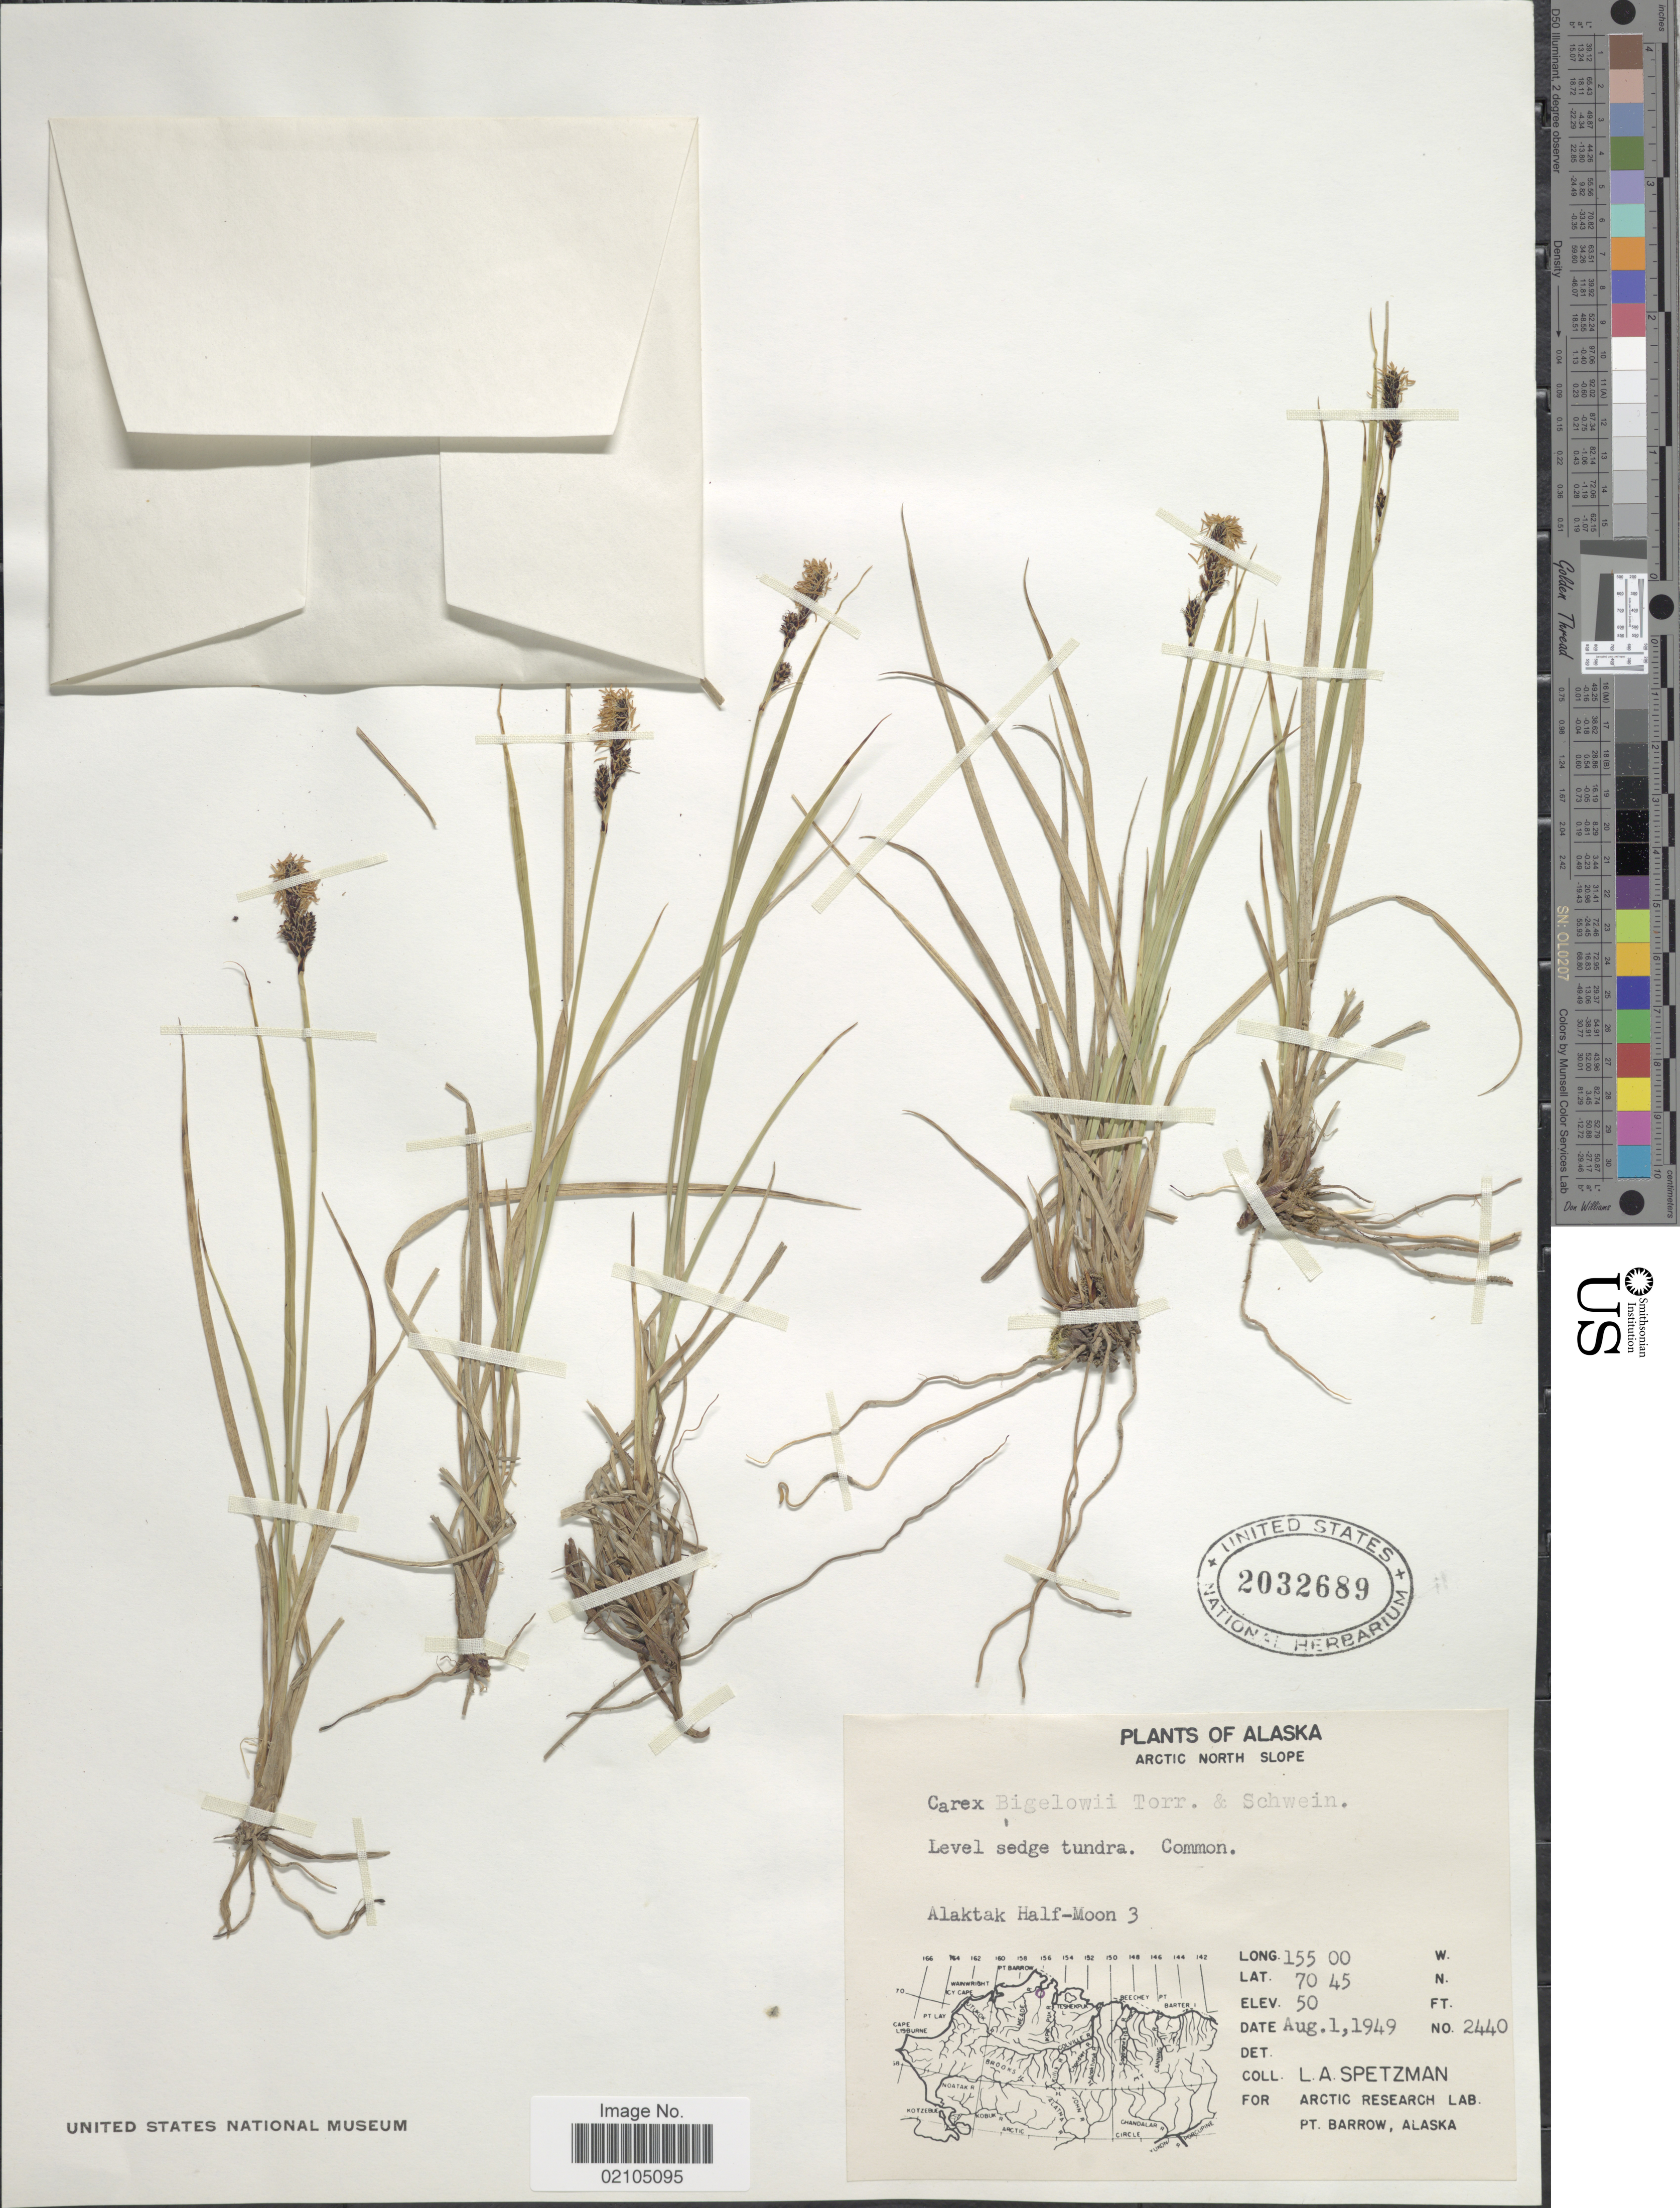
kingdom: Plantae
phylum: Tracheophyta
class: Liliopsida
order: Poales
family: Cyperaceae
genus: Carex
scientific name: Carex bigelowii subsp. lugens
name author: (Holm) T.V. Egorova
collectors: L. Spetzman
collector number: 2440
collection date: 1949-08-01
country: United States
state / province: Alaska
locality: Arctic North slope. Level sedge tundra. Alaktak Half-Moon 3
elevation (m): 15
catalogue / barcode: US 2032689